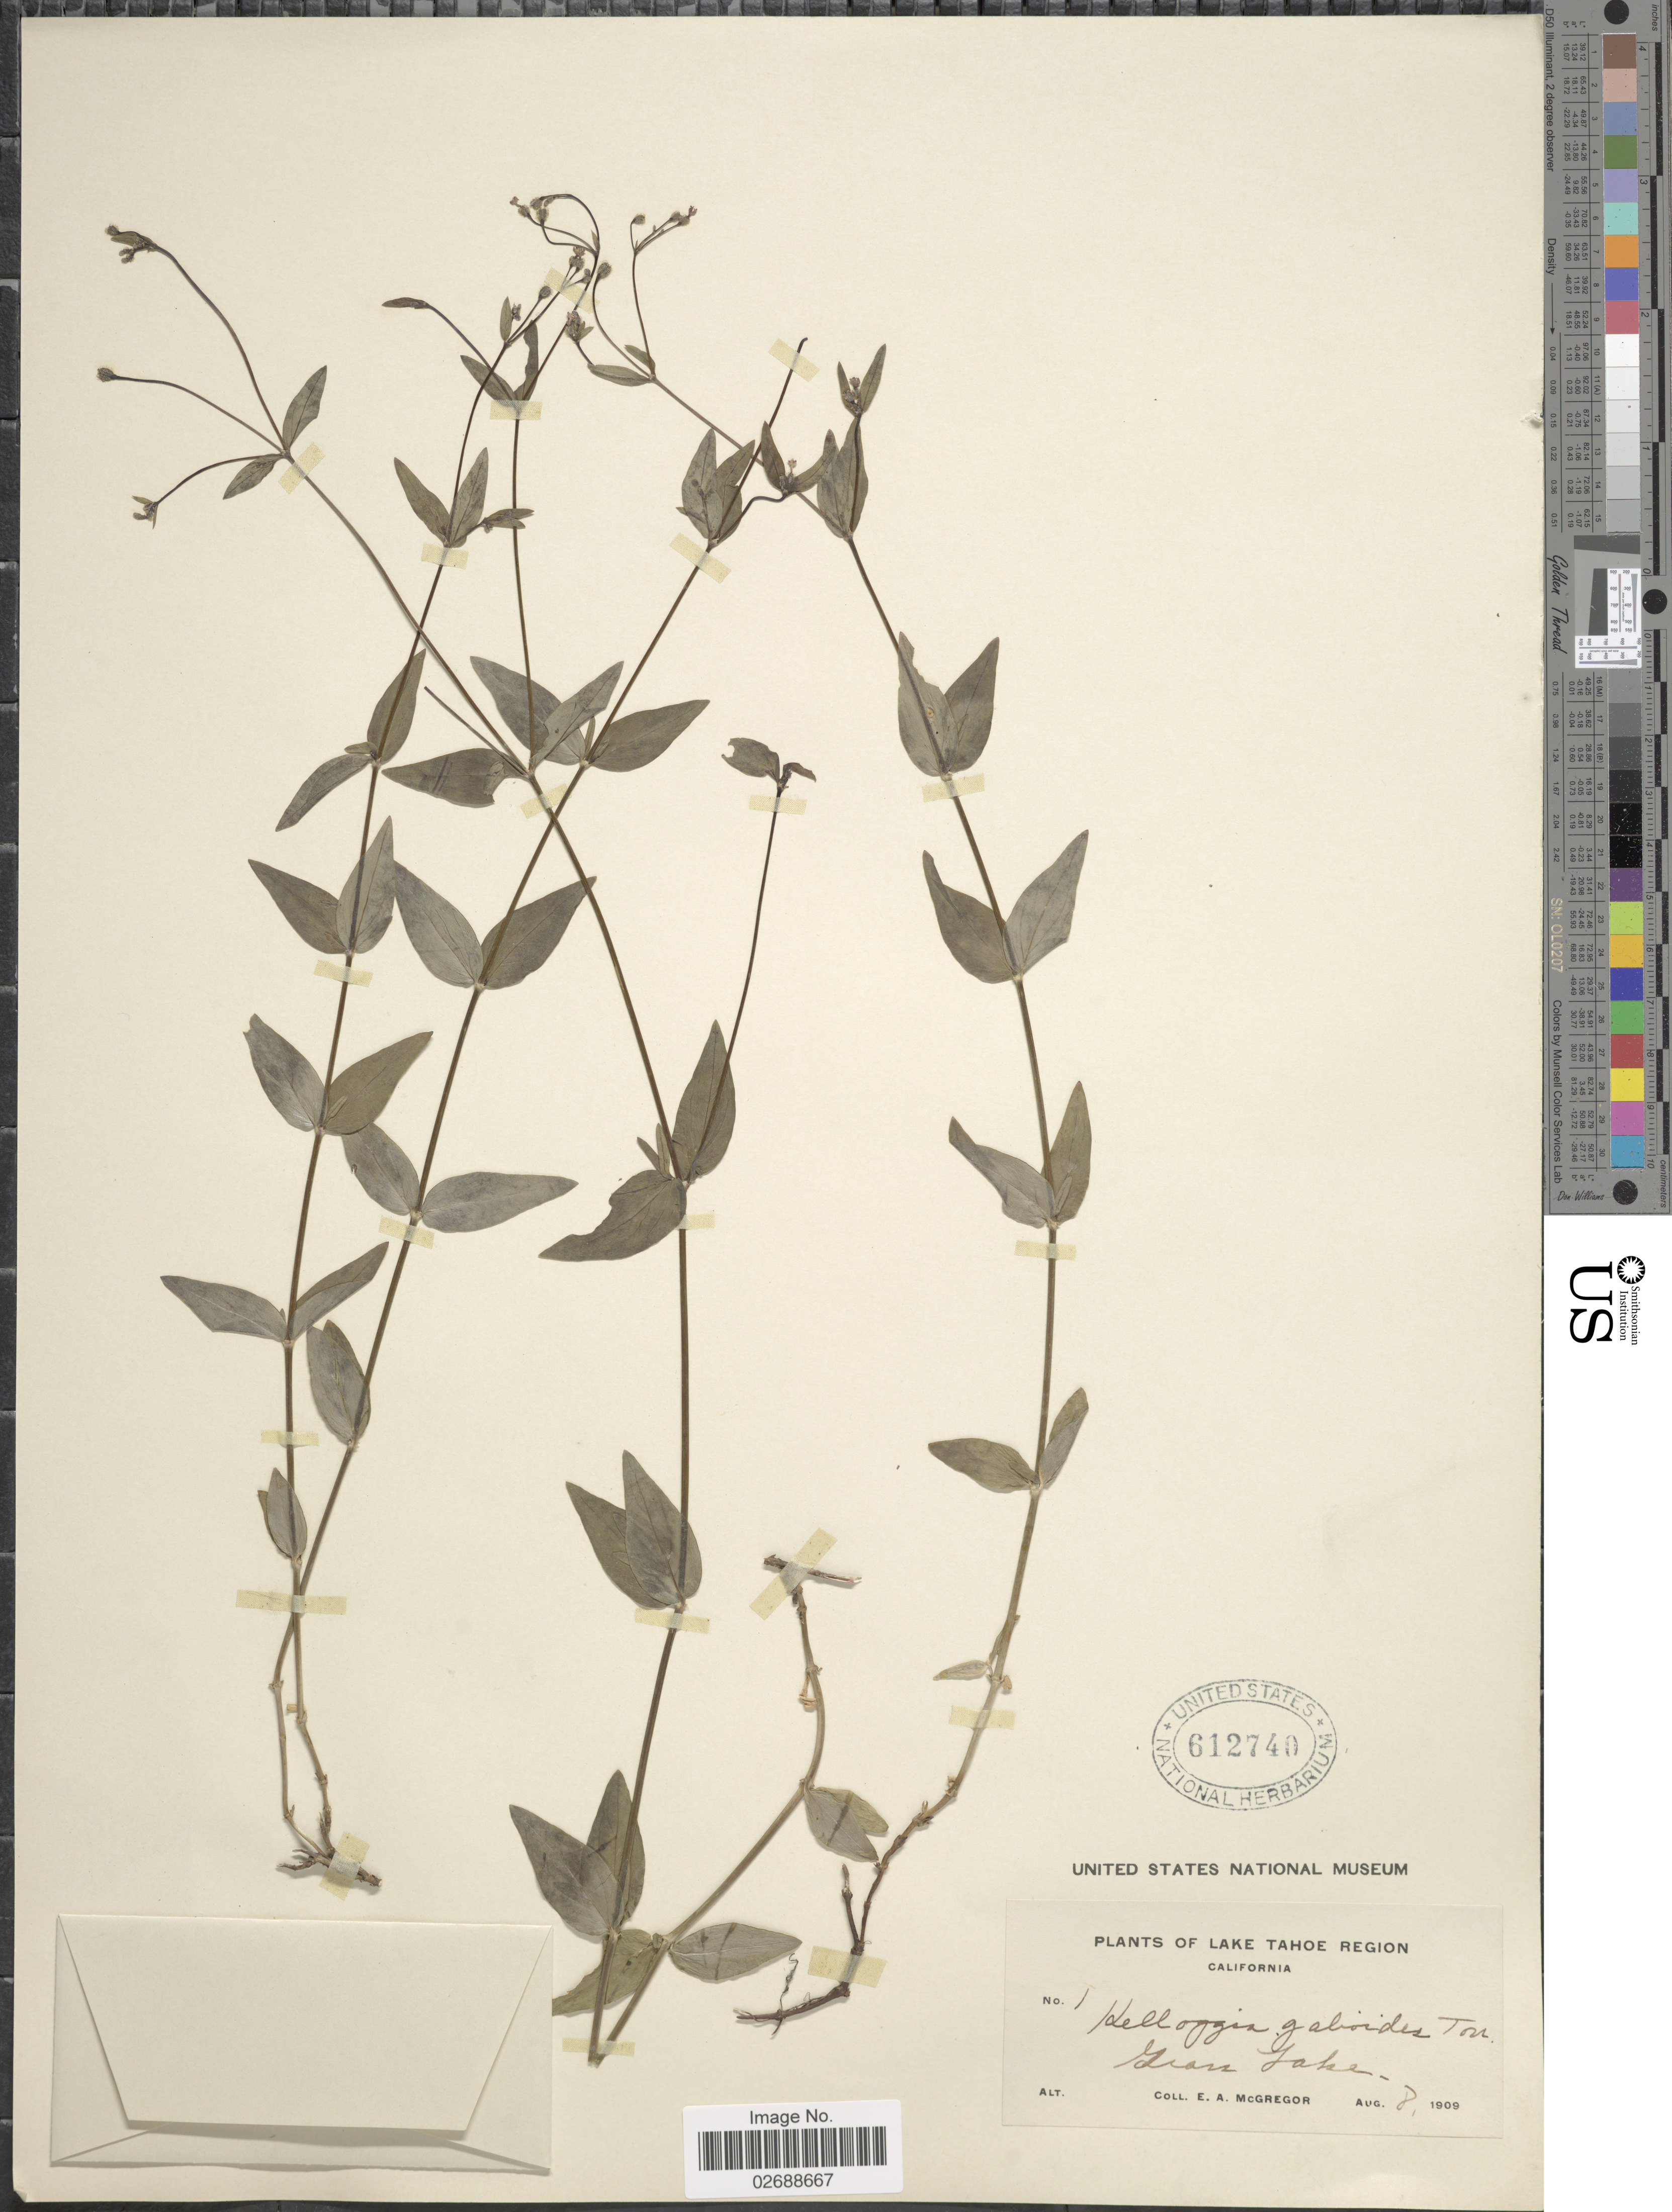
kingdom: Plantae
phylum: Tracheophyta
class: Magnoliopsida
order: Gentianales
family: Rubiaceae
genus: Kelloggia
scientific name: Kelloggia galioides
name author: Torr.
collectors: E. A. McGregor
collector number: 1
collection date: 1909-08-08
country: United States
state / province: California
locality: Lake Tahoe Region. Gran Lake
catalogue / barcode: US 612740